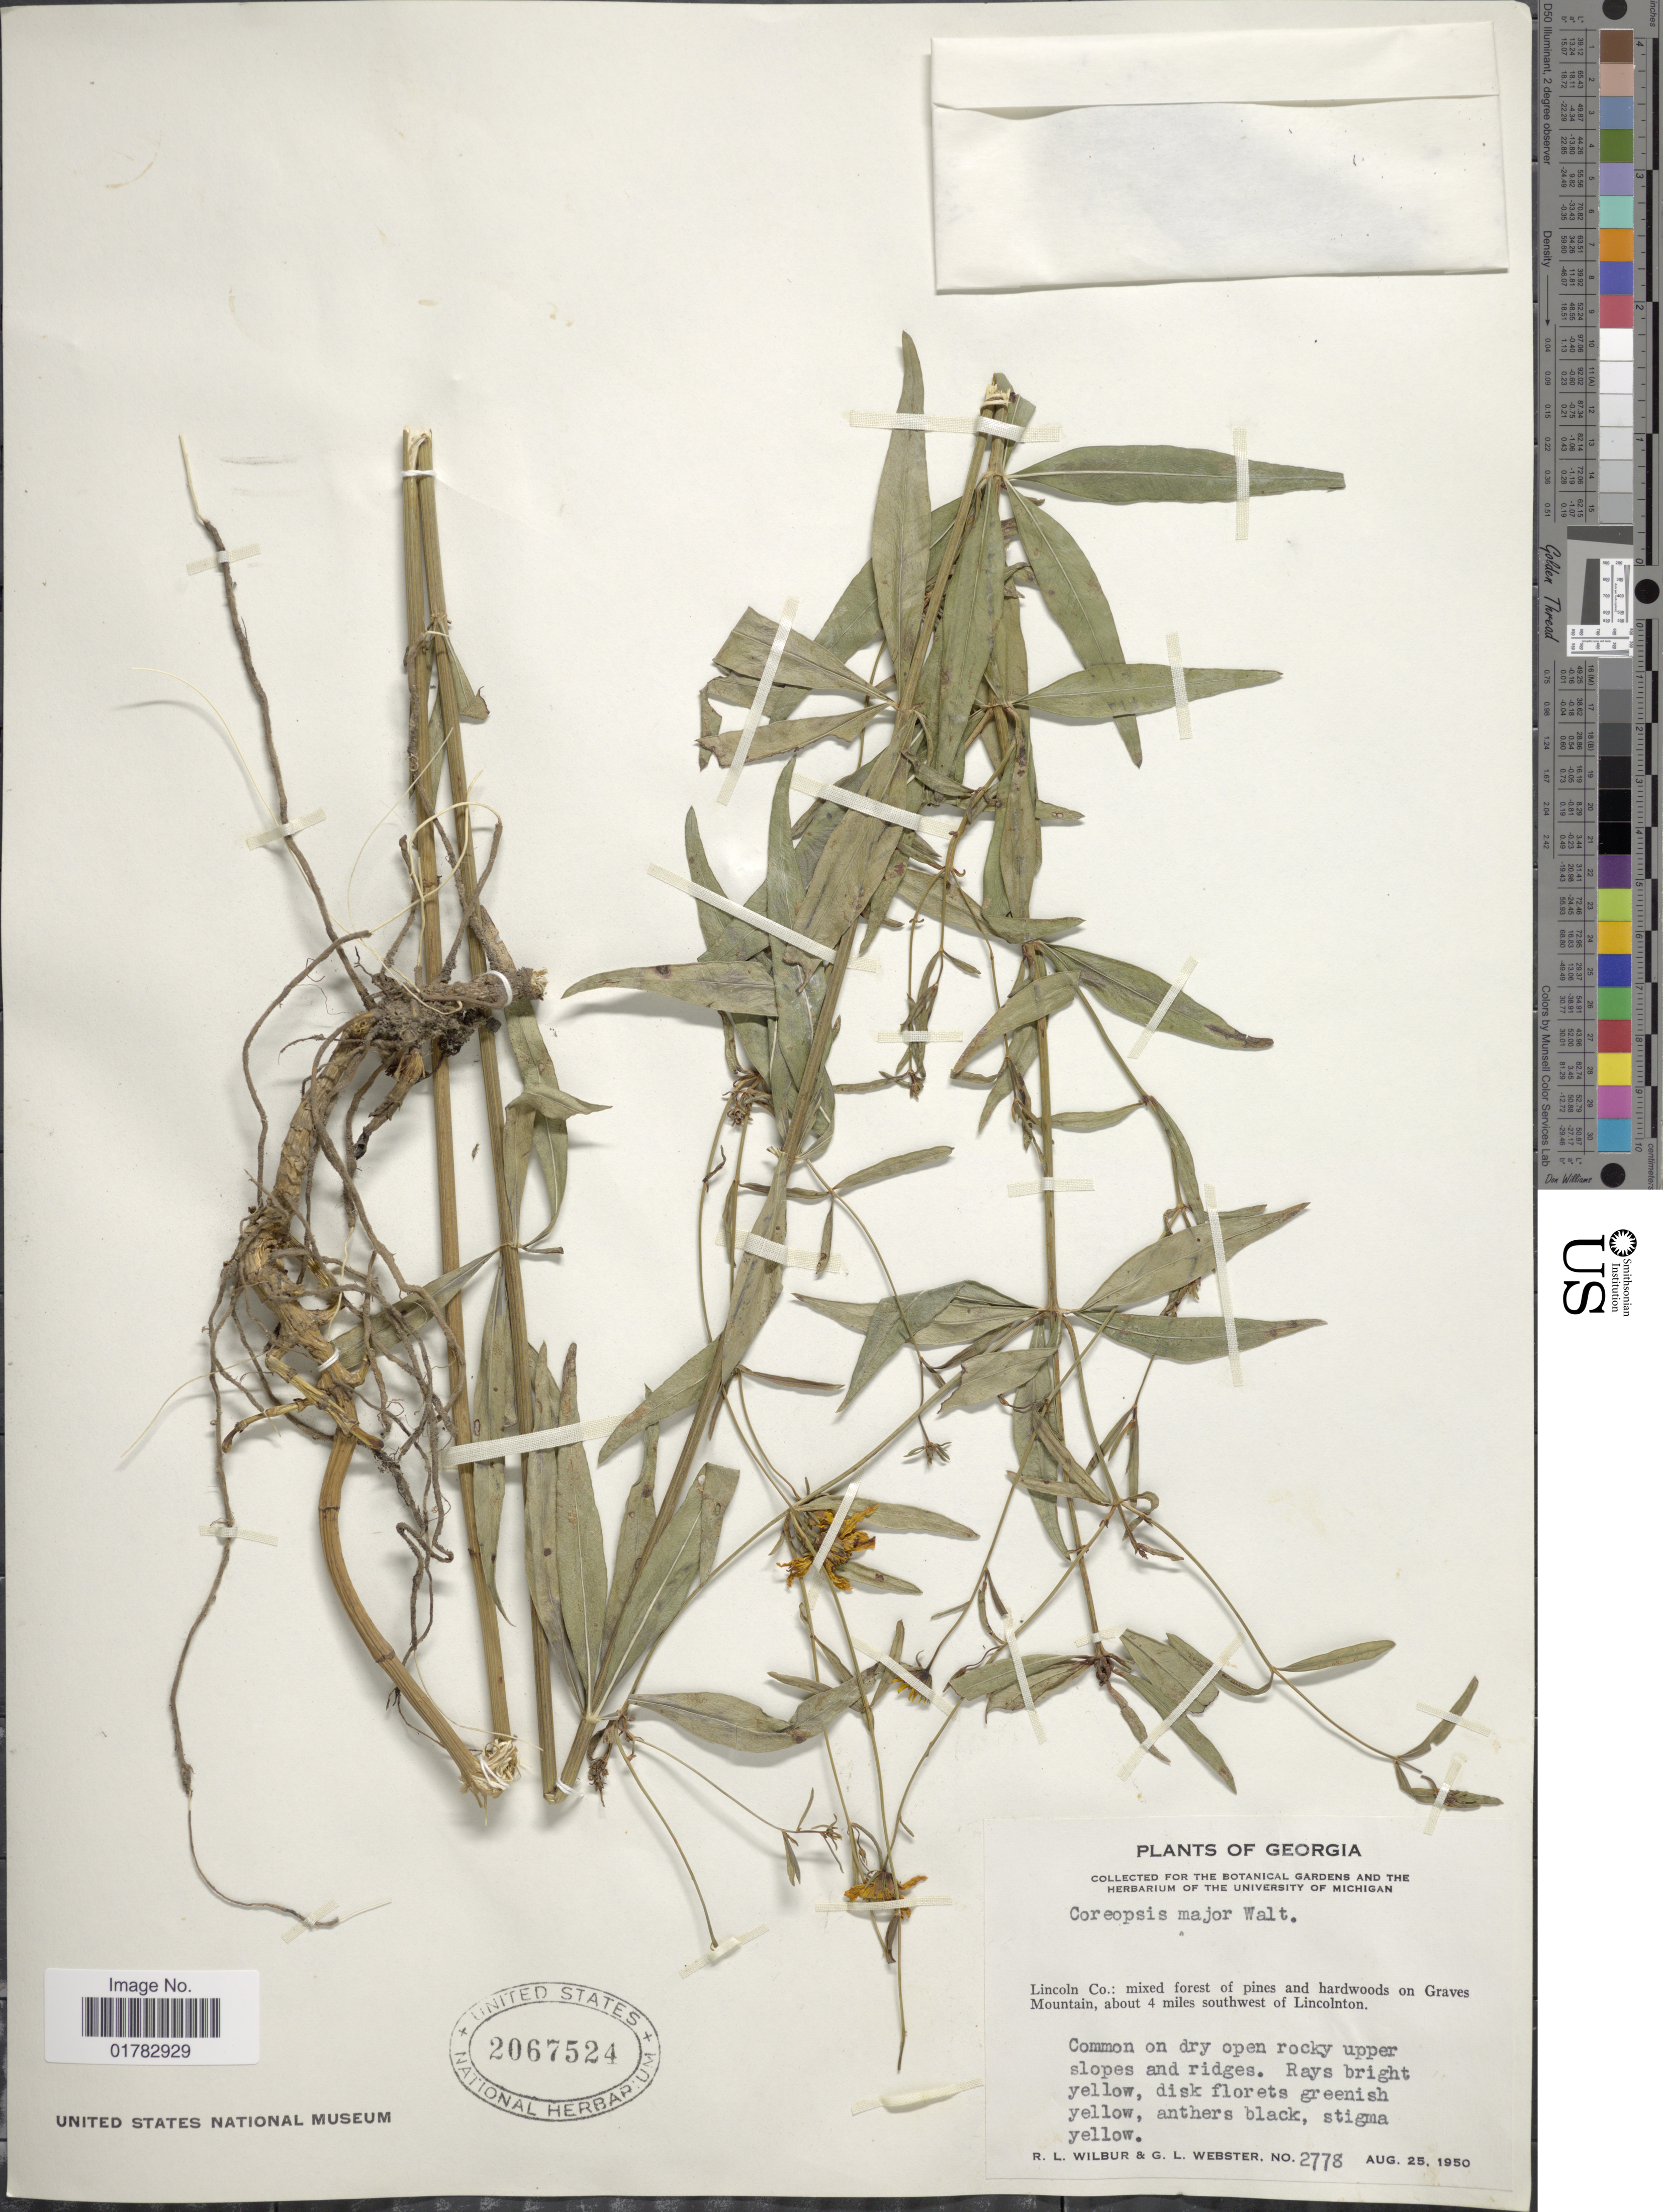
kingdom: Plantae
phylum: Tracheophyta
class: Magnoliopsida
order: Asterales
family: Asteraceae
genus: Coreopsis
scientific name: Coreopsis major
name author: Walter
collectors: R. L. Wilbur & G. L. Webster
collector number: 2778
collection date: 1950-08-25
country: United States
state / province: Georgia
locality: Lincoln Co.: mixed forest of pines and hardwoods and Graves Mountain, about 4 miles southwest f Lincolnton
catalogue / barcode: US 2067524